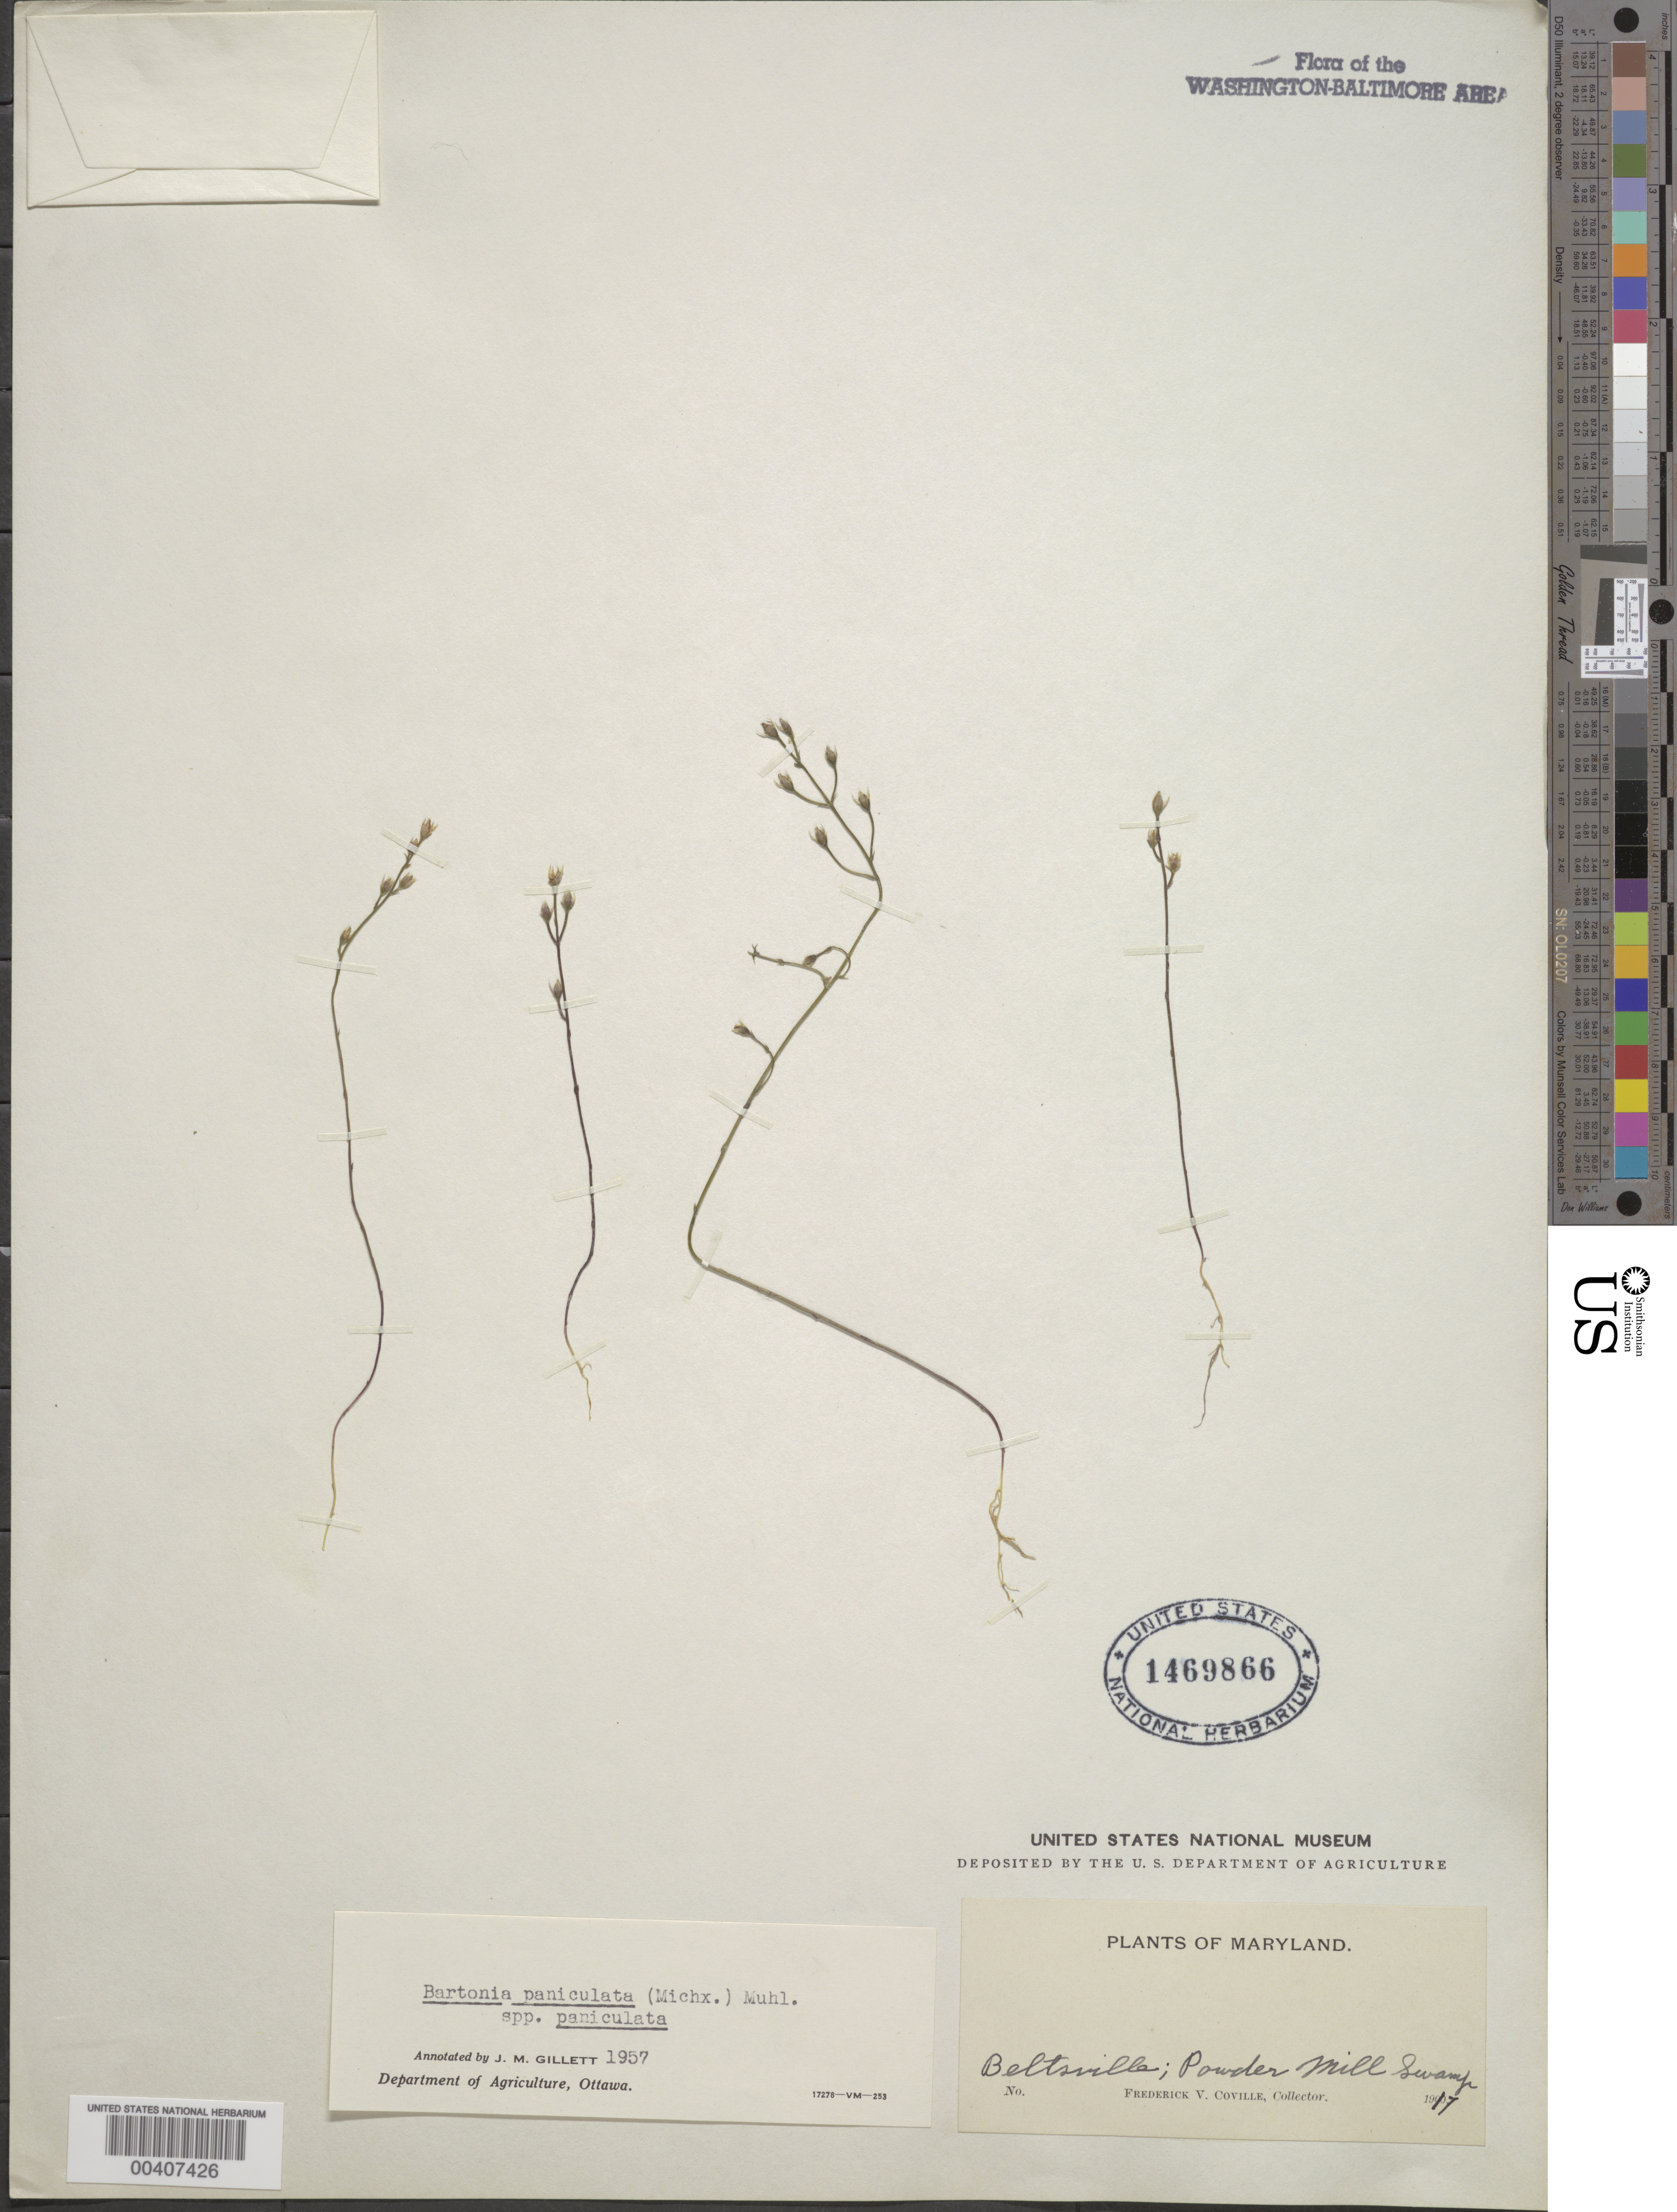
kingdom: Plantae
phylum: Tracheophyta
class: Magnoliopsida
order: Gentianales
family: Gentianaceae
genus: Bartonia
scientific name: Bartonia paniculata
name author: (Michx.) Muhl.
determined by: Gillett, J. M.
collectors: F. V. Coville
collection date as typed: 1917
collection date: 1917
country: United States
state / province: Maryland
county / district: Prince George's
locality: Beltsville, Powder Mill swamp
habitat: Swamp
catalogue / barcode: US 1469866